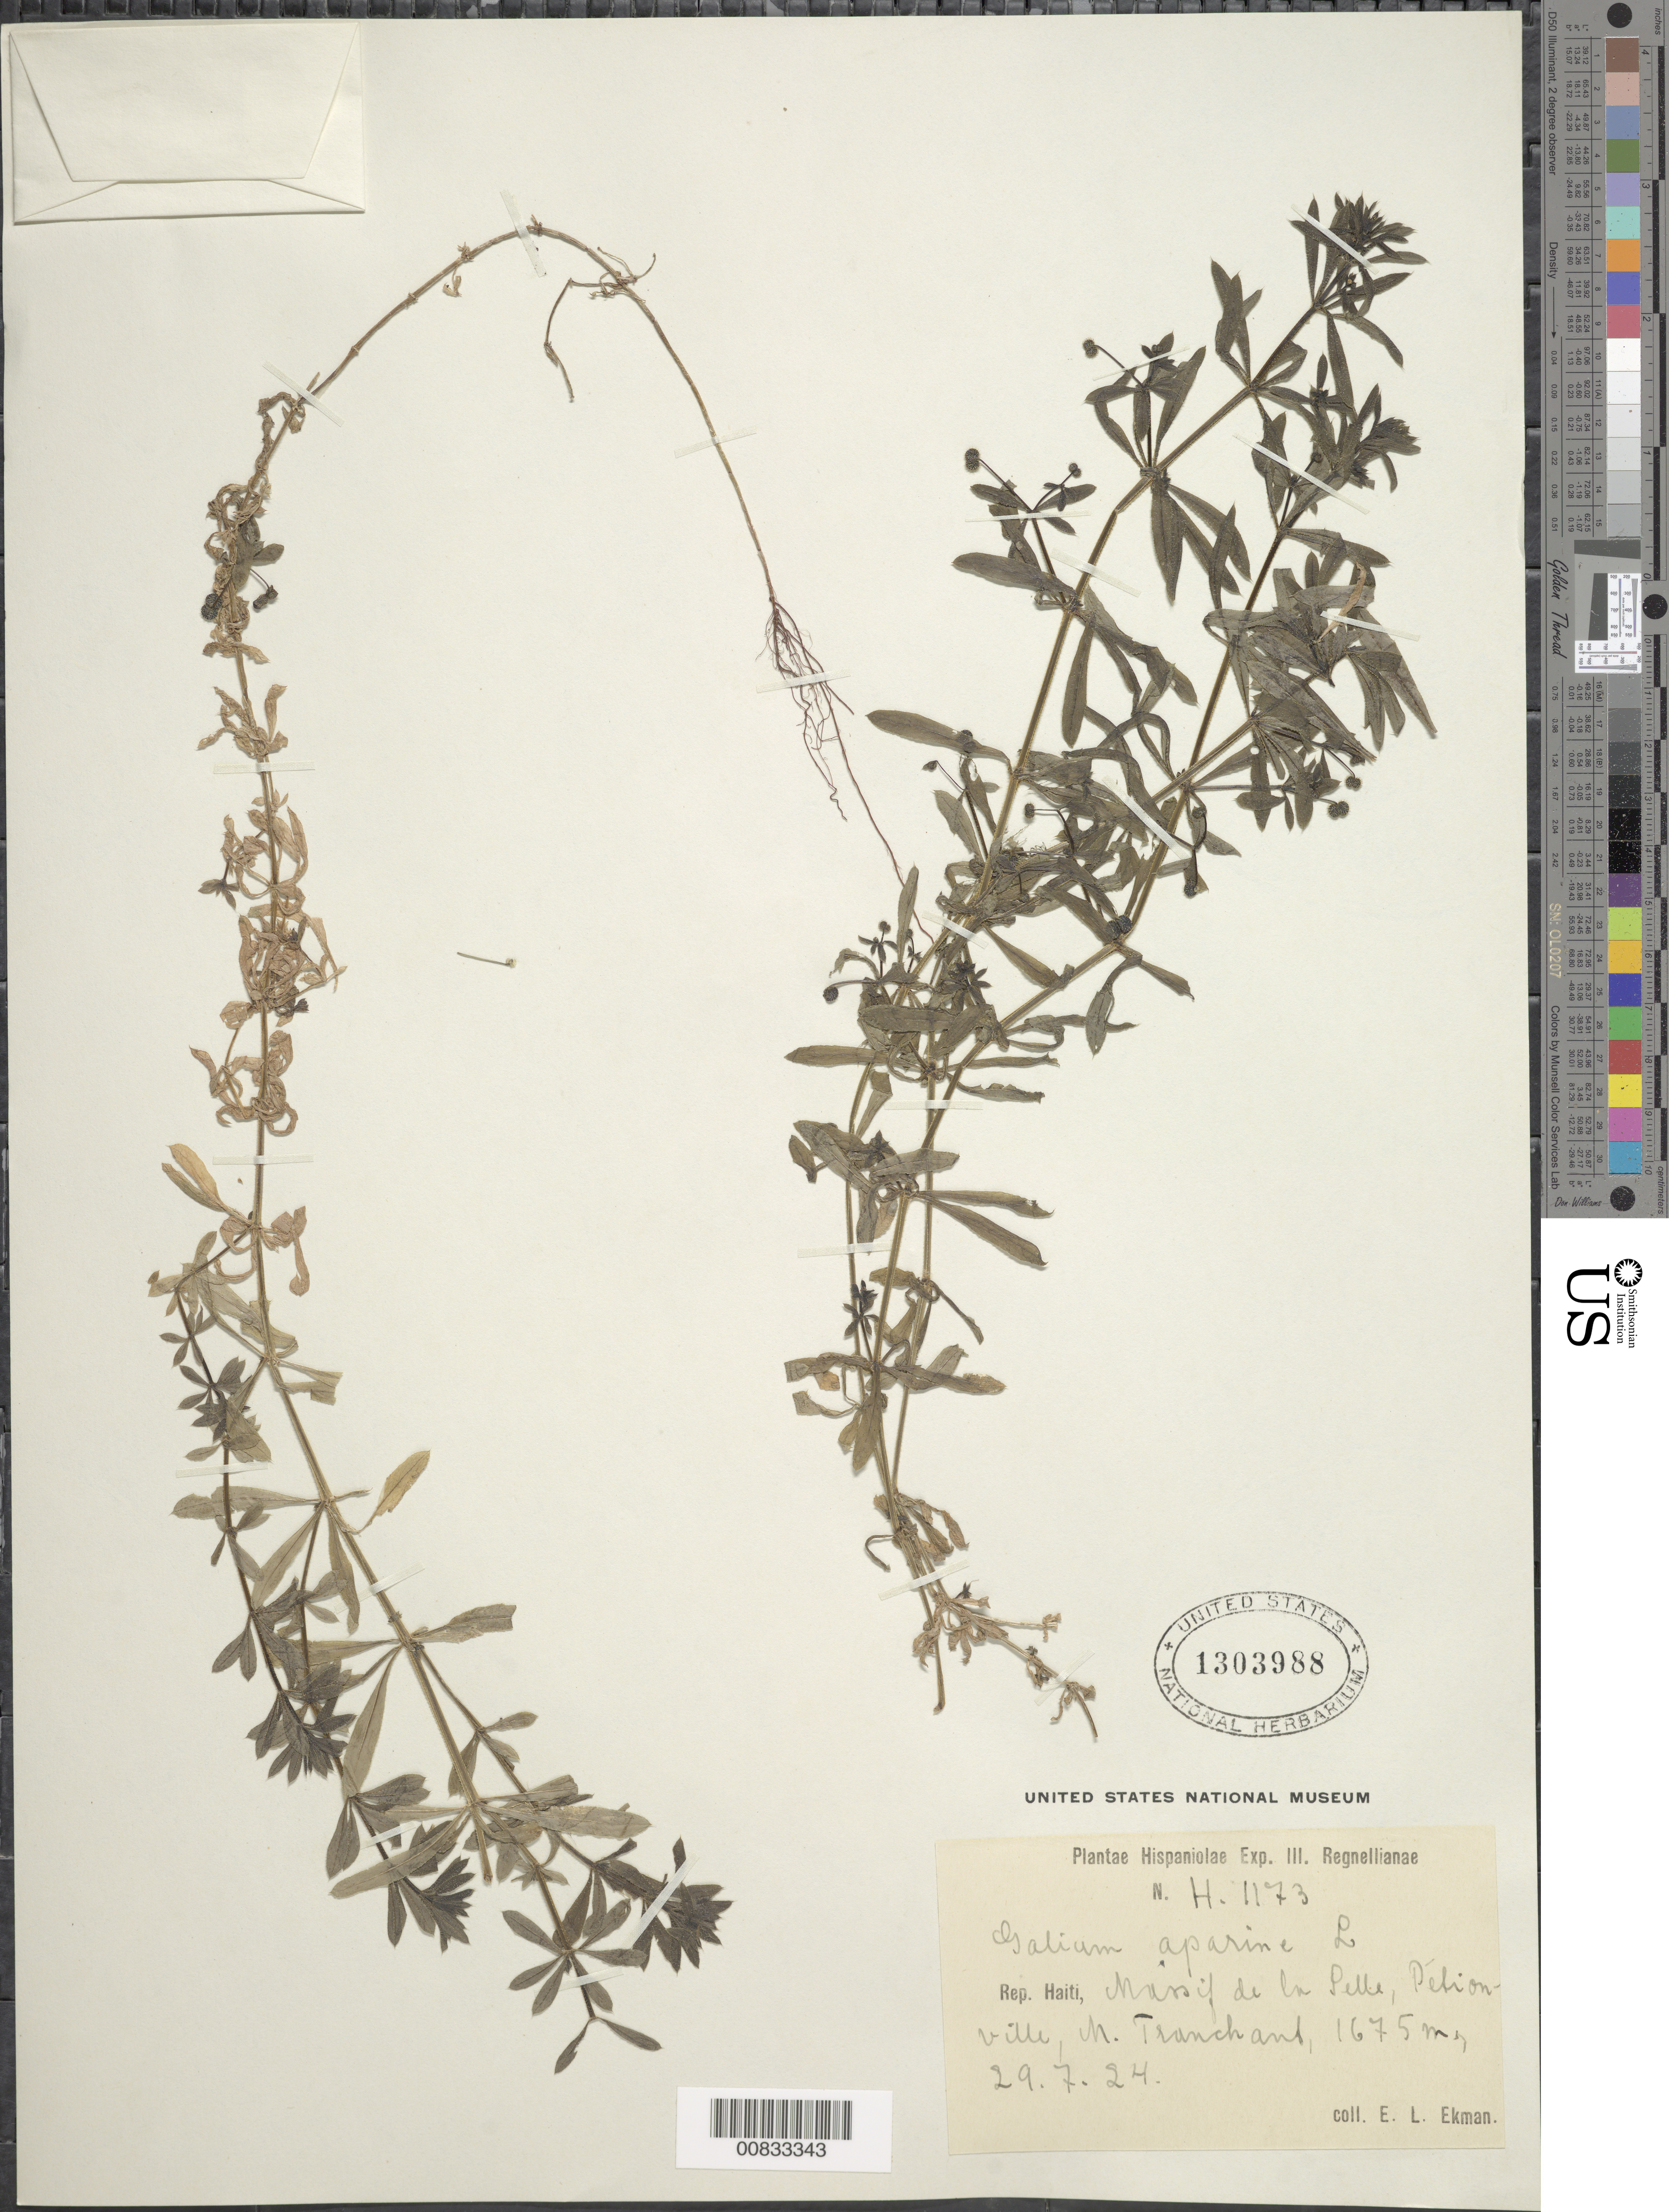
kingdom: Plantae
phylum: Tracheophyta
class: Magnoliopsida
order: Gentianales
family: Rubiaceae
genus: Galium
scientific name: Galium aparine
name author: L.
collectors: E. L. Ekman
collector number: H 1173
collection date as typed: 29 Jul 1924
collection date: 1924-07-29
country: Haiti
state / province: Ouest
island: Hispaniola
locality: Massif de la Selle, Pétionville, M. Tranchant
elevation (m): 1675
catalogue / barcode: US 1303988